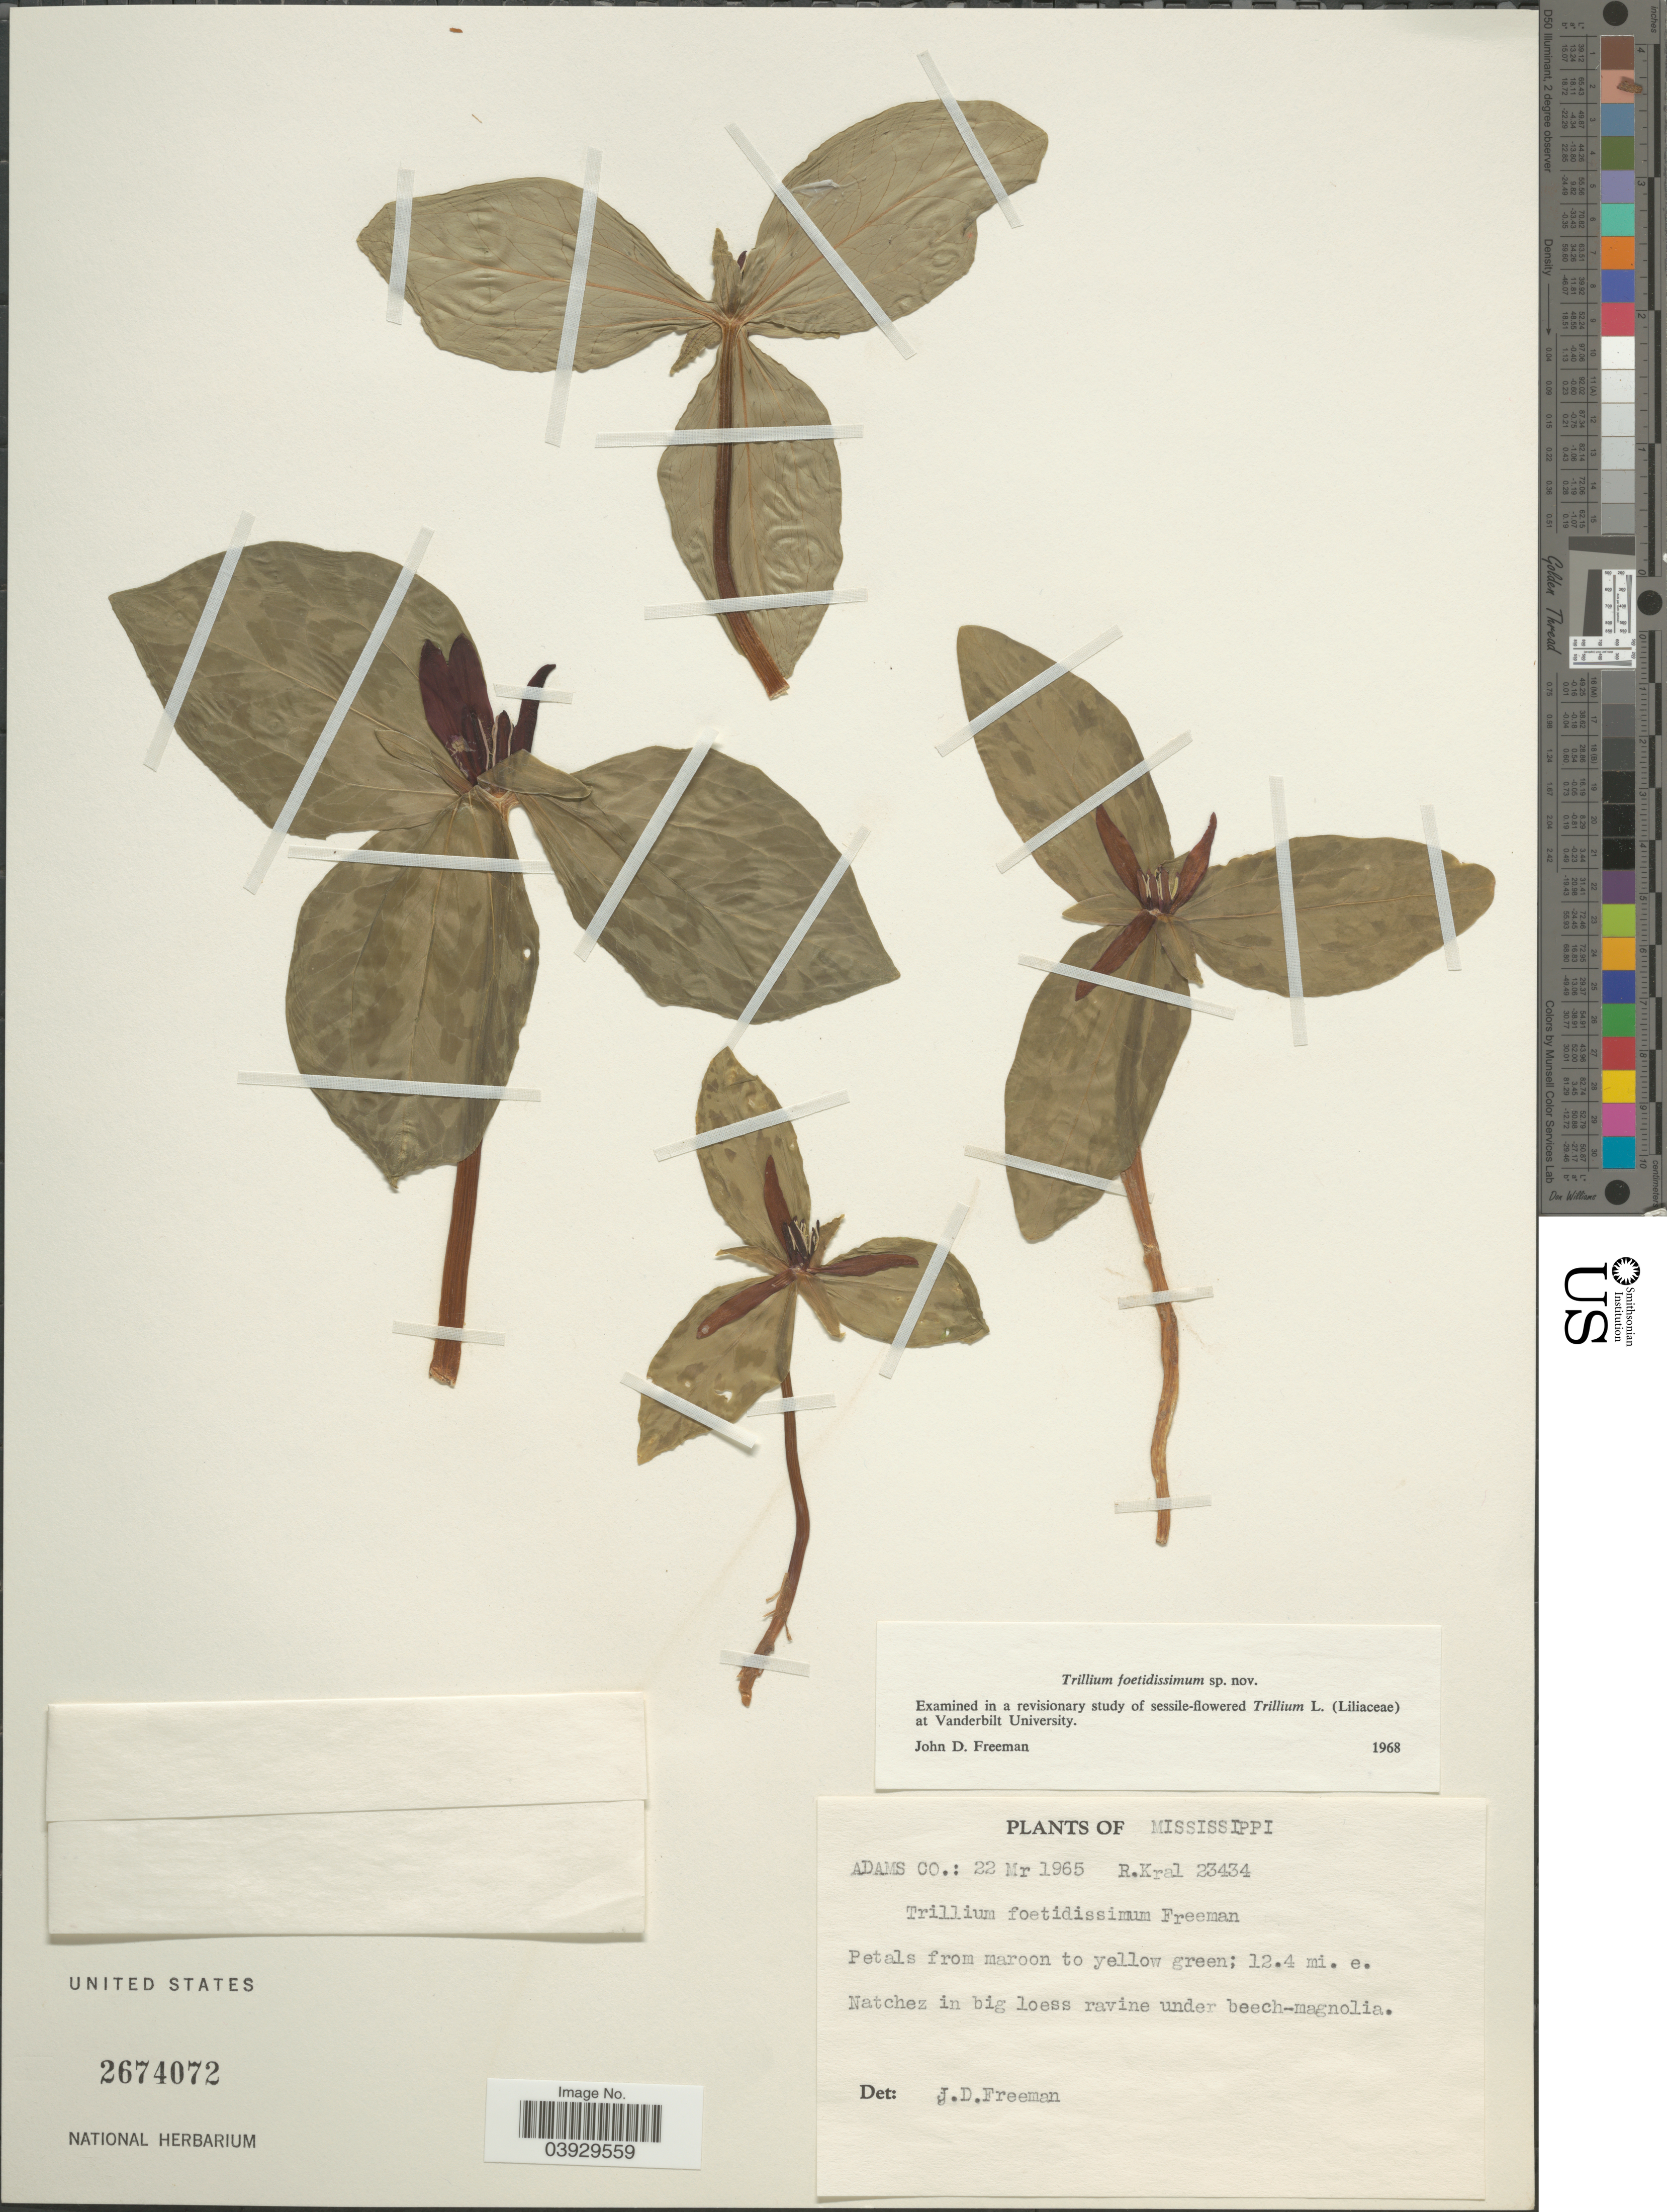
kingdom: Plantae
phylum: Tracheophyta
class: Liliopsida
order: Liliales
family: Melanthiaceae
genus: Trillium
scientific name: Trillium foetidissimum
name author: J. D. Freeman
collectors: R. Kral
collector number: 23434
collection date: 1965-03-22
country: United States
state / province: Mississippi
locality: Adams Co. 12.4 mi. e. Natchez.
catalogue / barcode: US 2674072